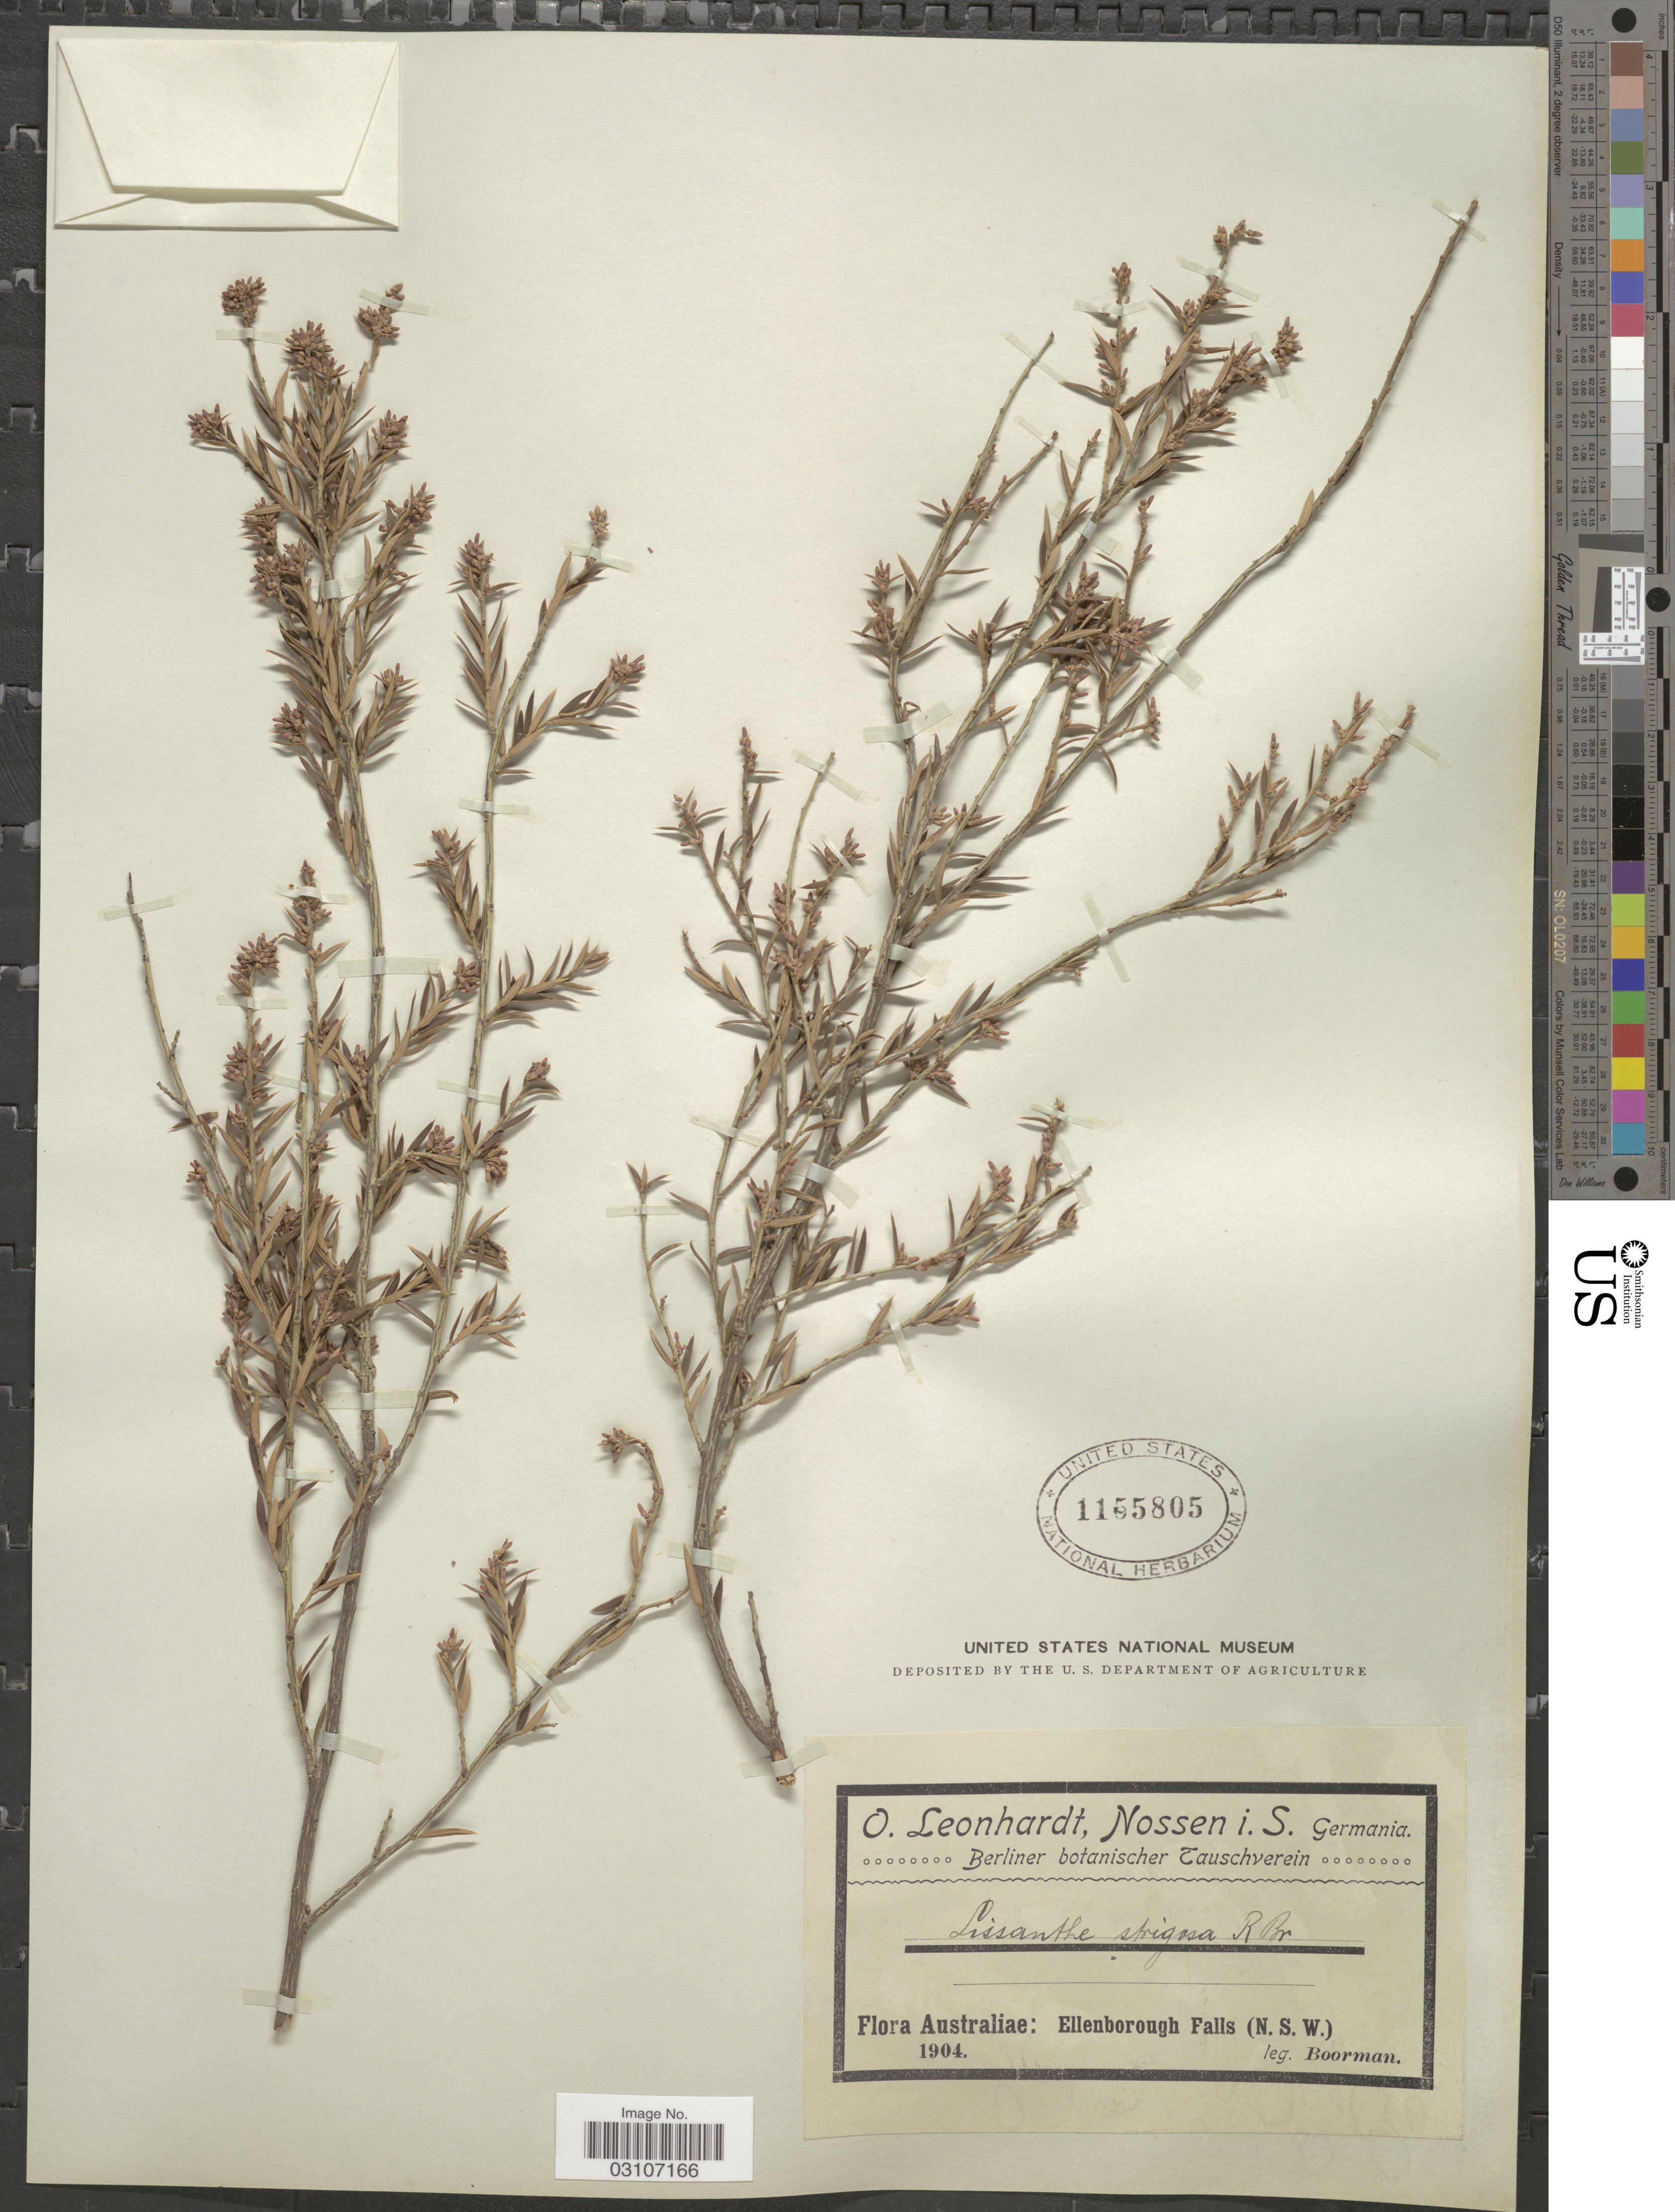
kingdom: Plantae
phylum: Tracheophyta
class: Magnoliopsida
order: Ericales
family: Ericaceae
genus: Lissanthe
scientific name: Lissanthe strigosa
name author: (Sm.) R. Br.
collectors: -. Boorman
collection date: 1904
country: Australia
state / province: New South Wales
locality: Ellenborough Falls (N.S.W.).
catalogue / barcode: US 1155805